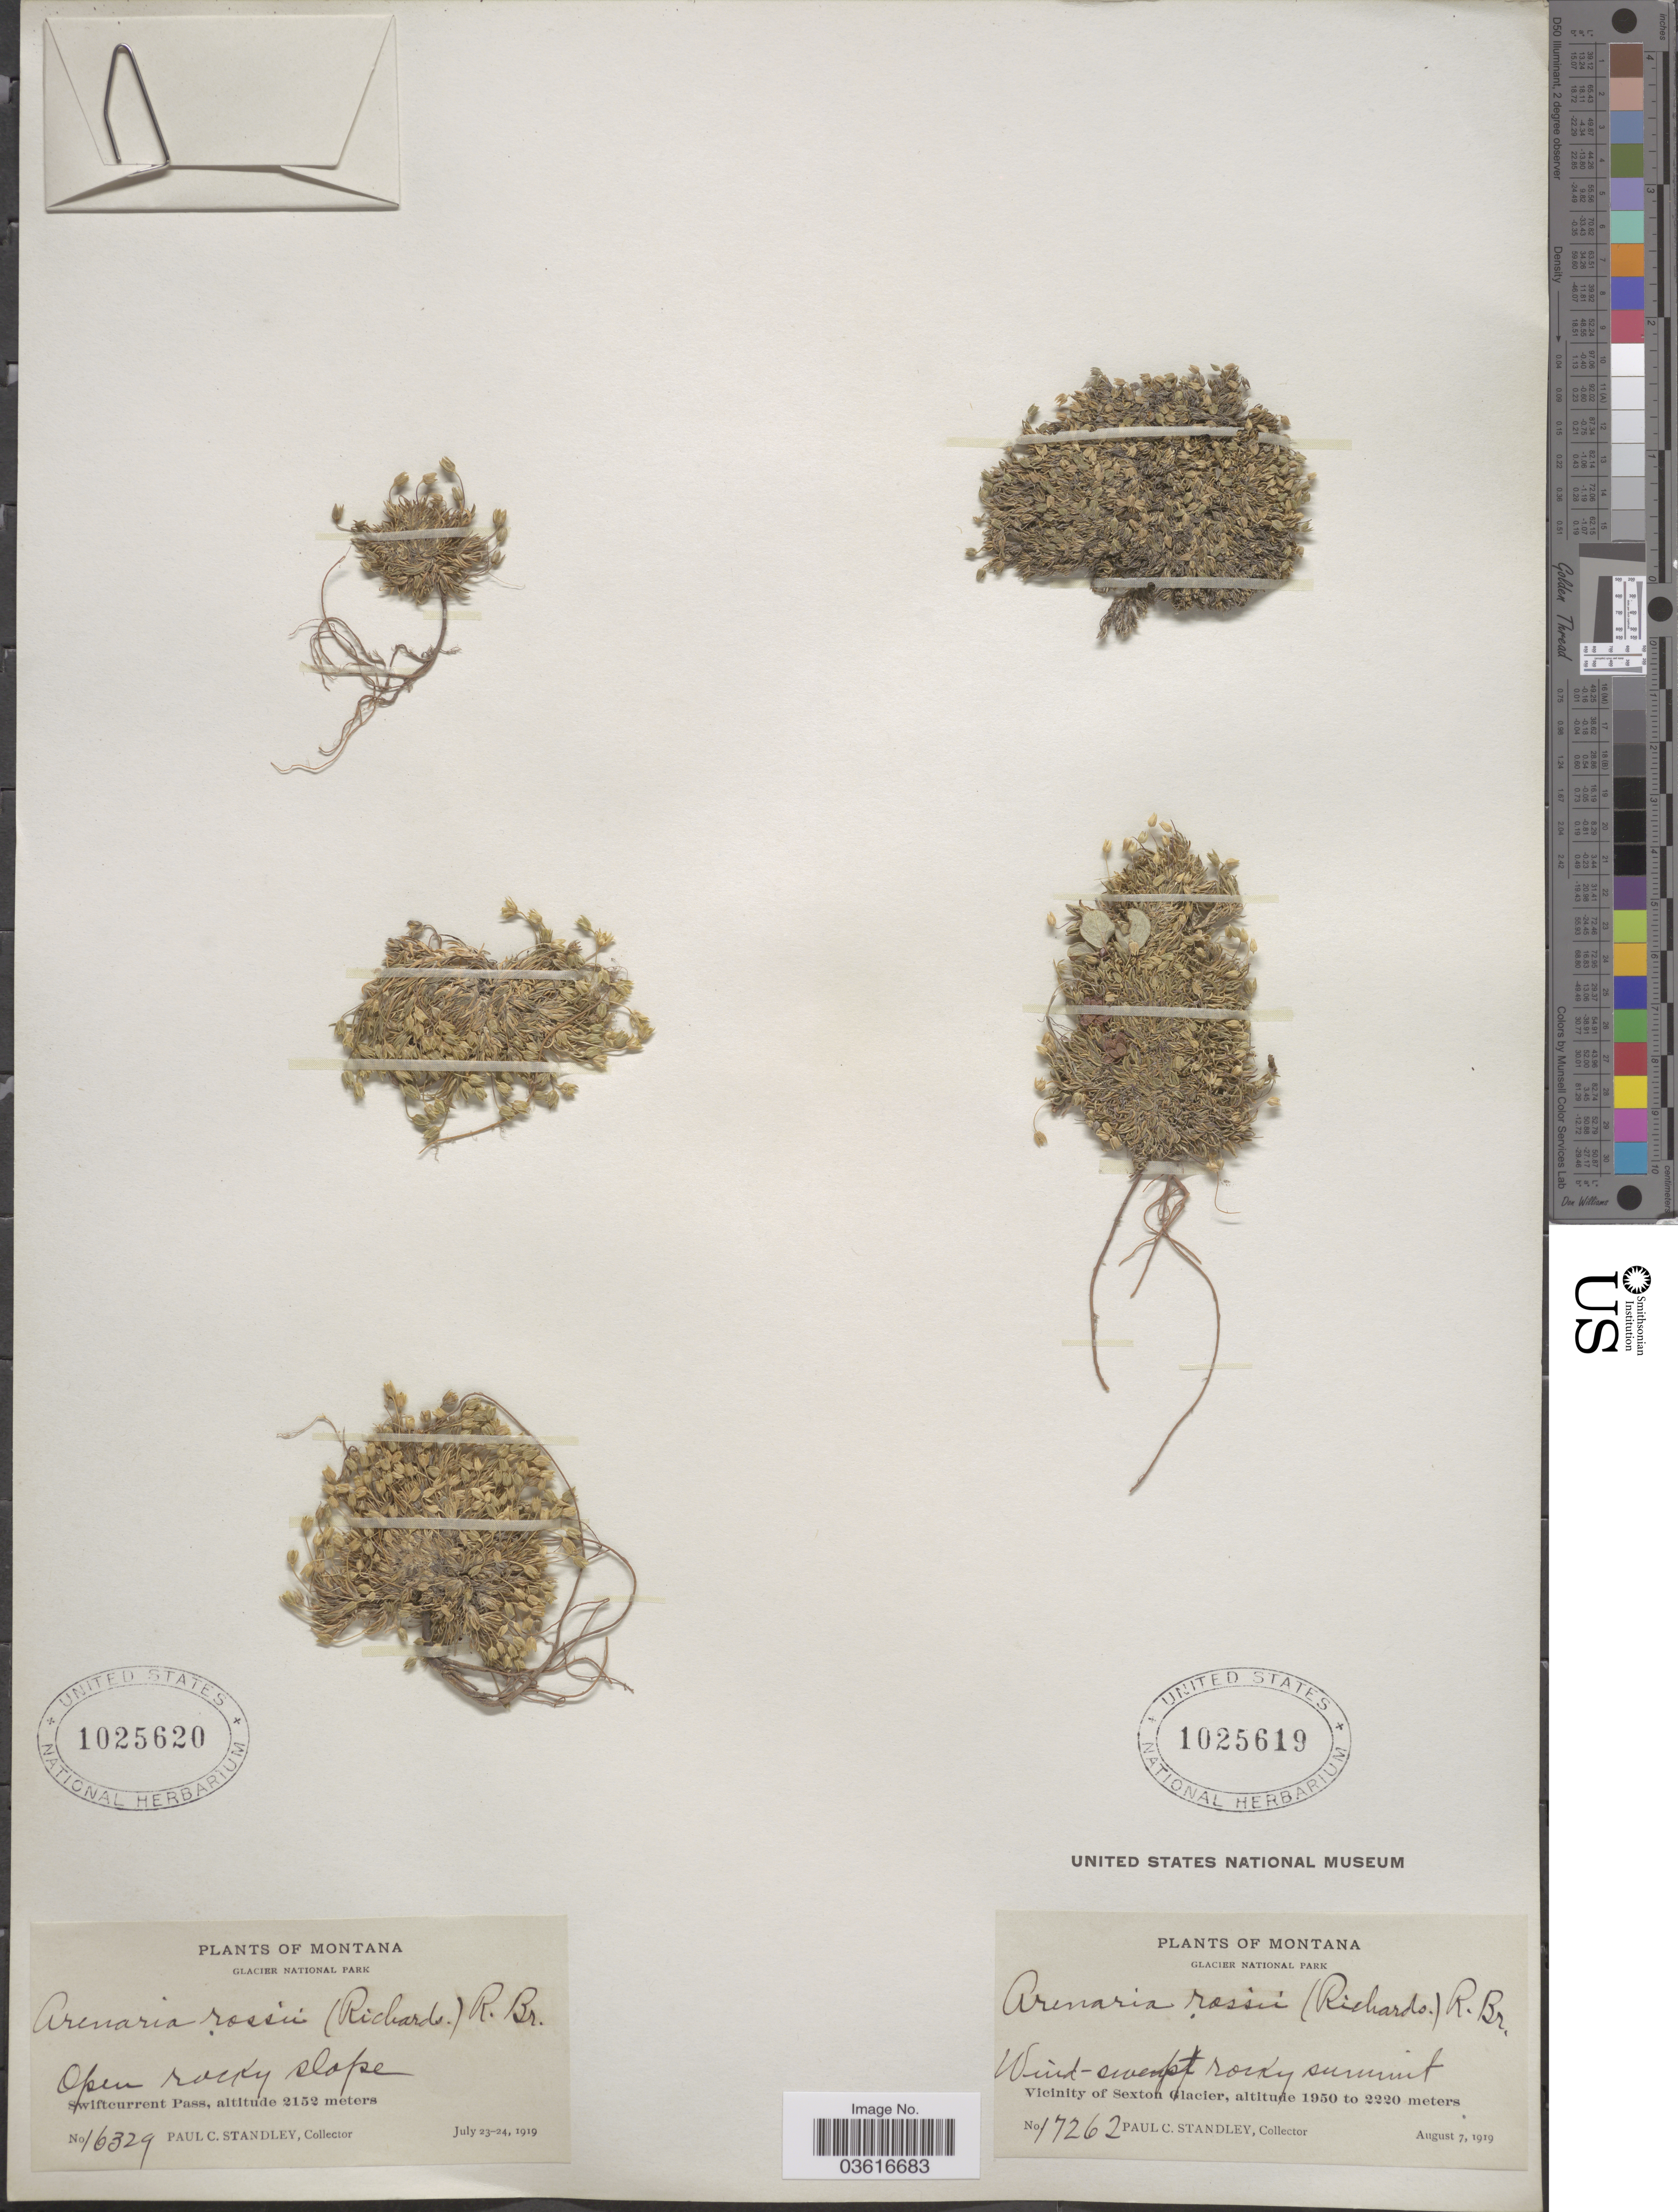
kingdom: Plantae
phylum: Tracheophyta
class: Magnoliopsida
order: Caryophyllales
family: Caryophyllaceae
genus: Minuartia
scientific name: Minuartia rossii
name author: (R. Br. ex Richardson) Graebn.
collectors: P. C. Standley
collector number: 16329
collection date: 1919-07-23/1919-07-24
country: United States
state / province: Montana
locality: Glacier National Park. Swifcurrent Pass.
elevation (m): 2152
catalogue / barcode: US 1025620